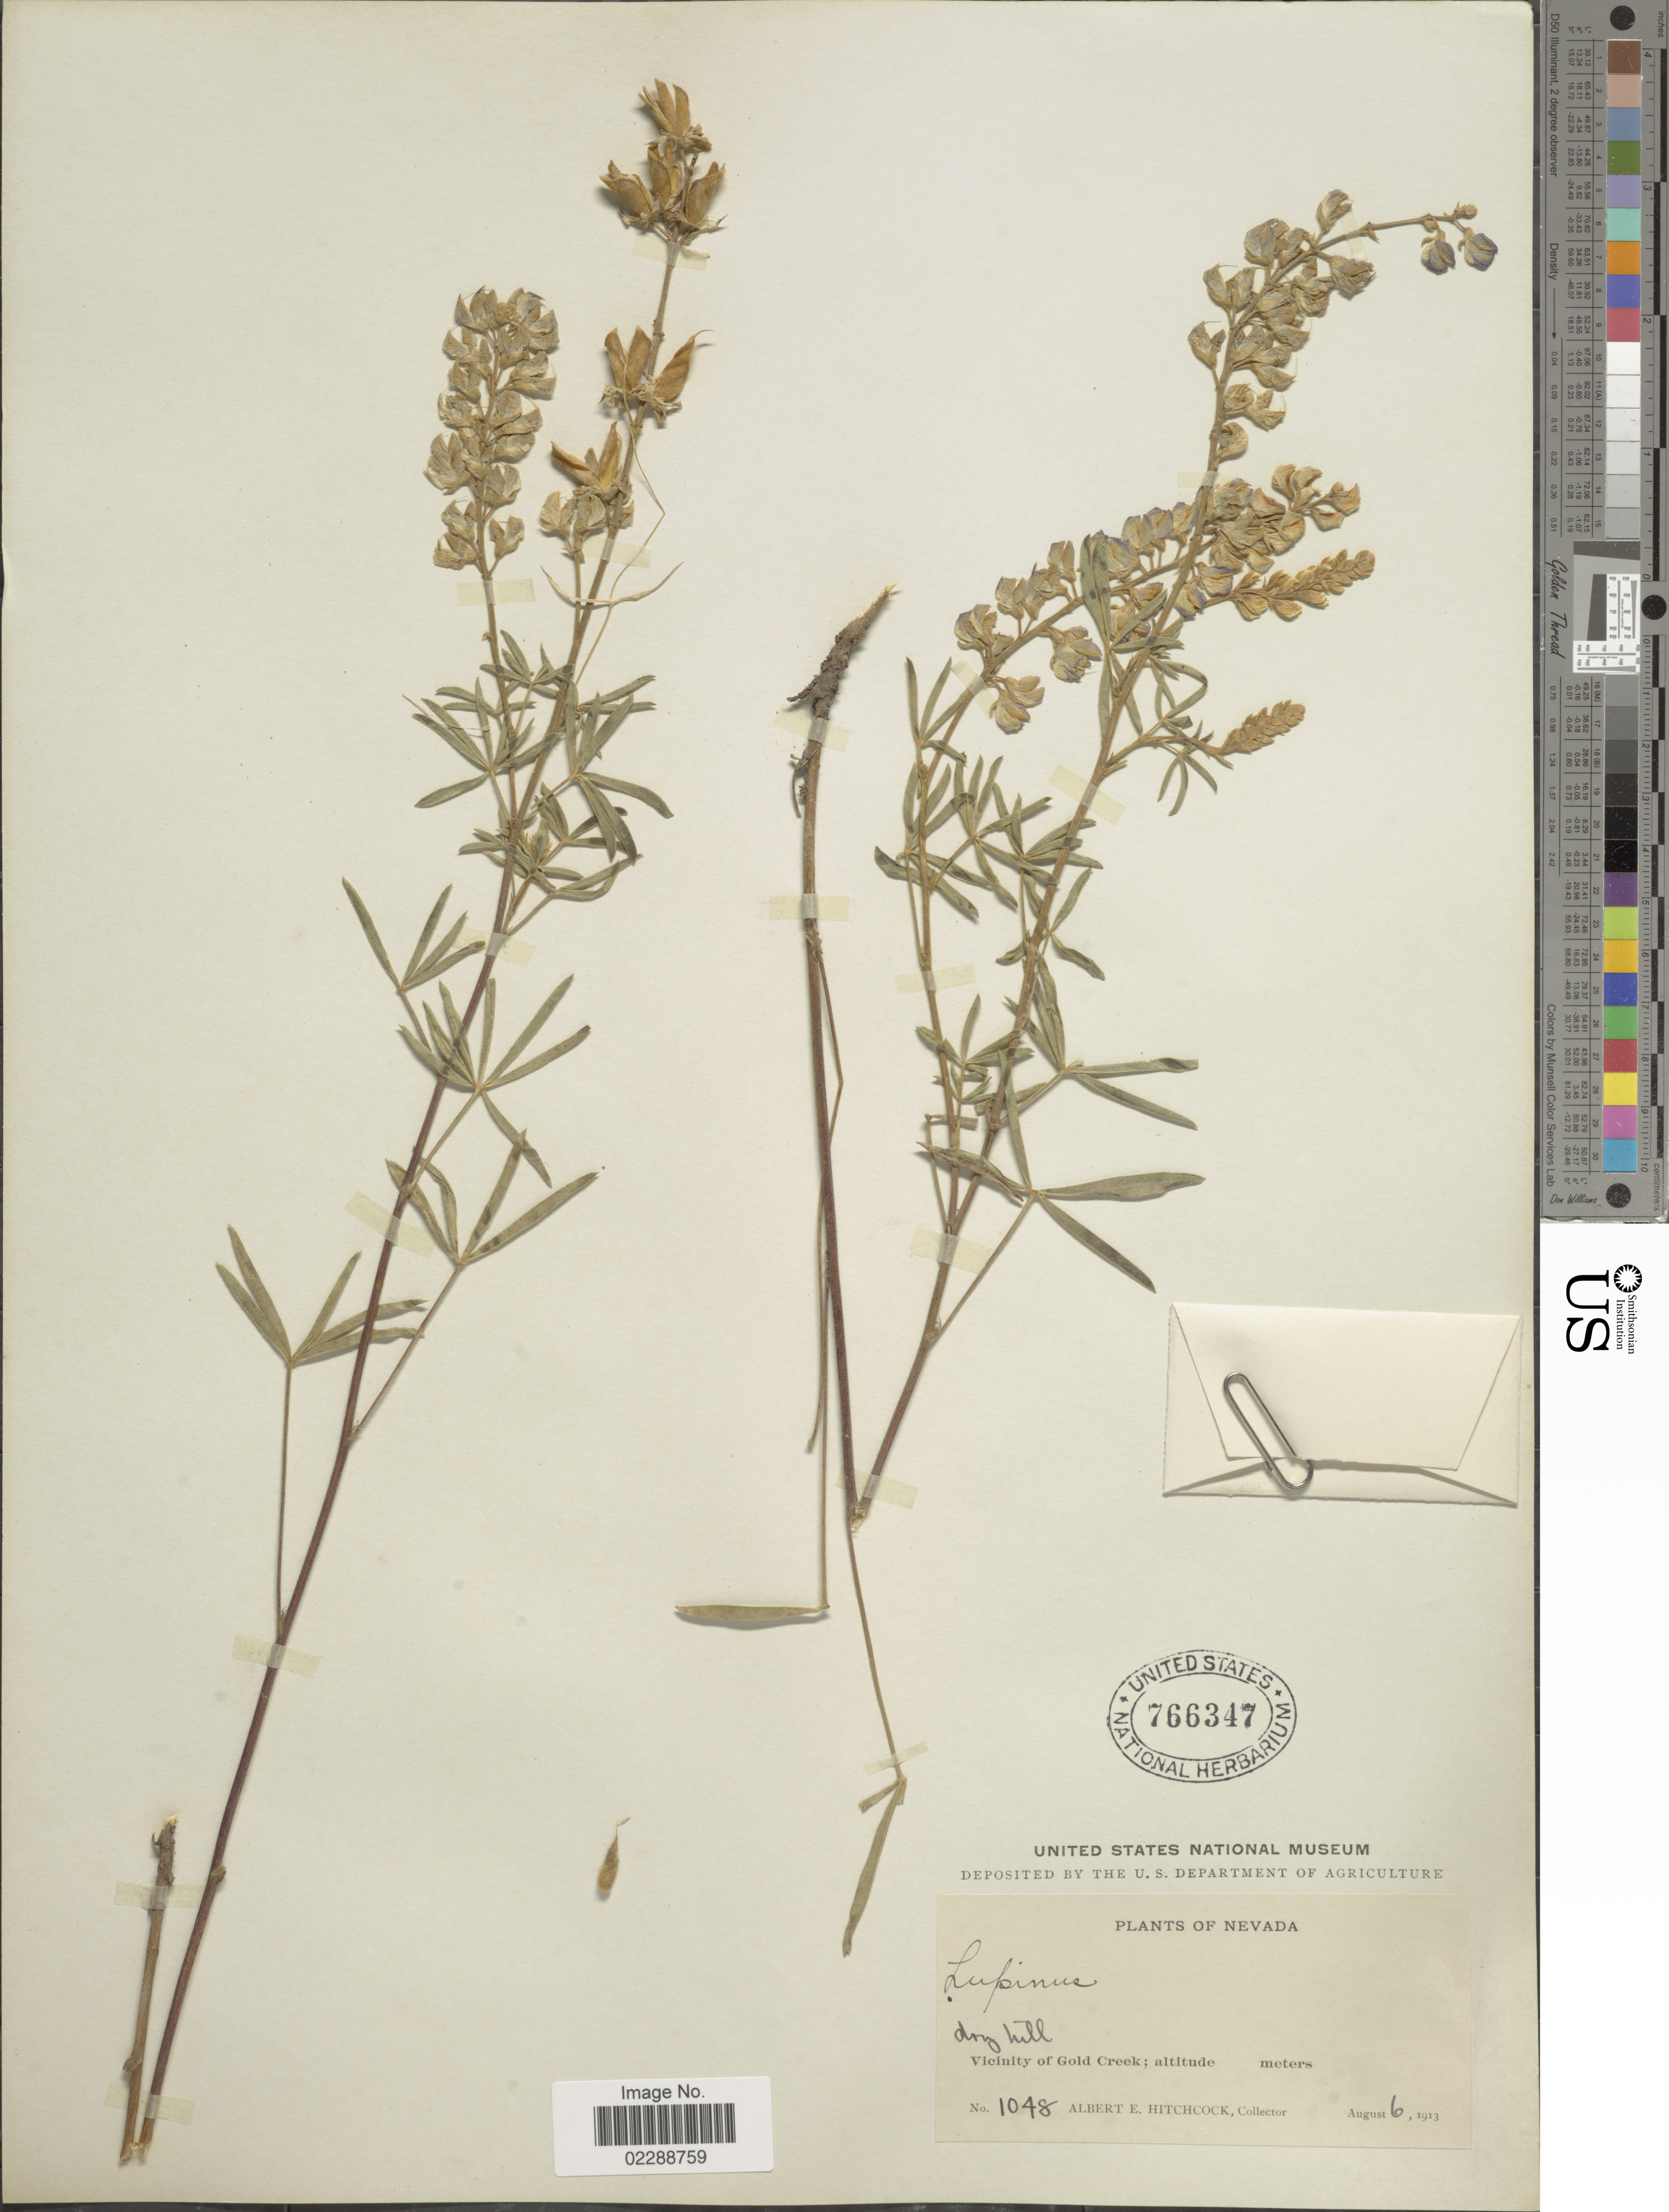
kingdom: Plantae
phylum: Tracheophyta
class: Magnoliopsida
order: Fabales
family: Fabaceae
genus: Lupinus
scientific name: Lupinus sp.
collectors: A. Hitchcock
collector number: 1048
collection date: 1913-08-06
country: United States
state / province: Nevada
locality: Vicinity of Gold Creek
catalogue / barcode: US 766347